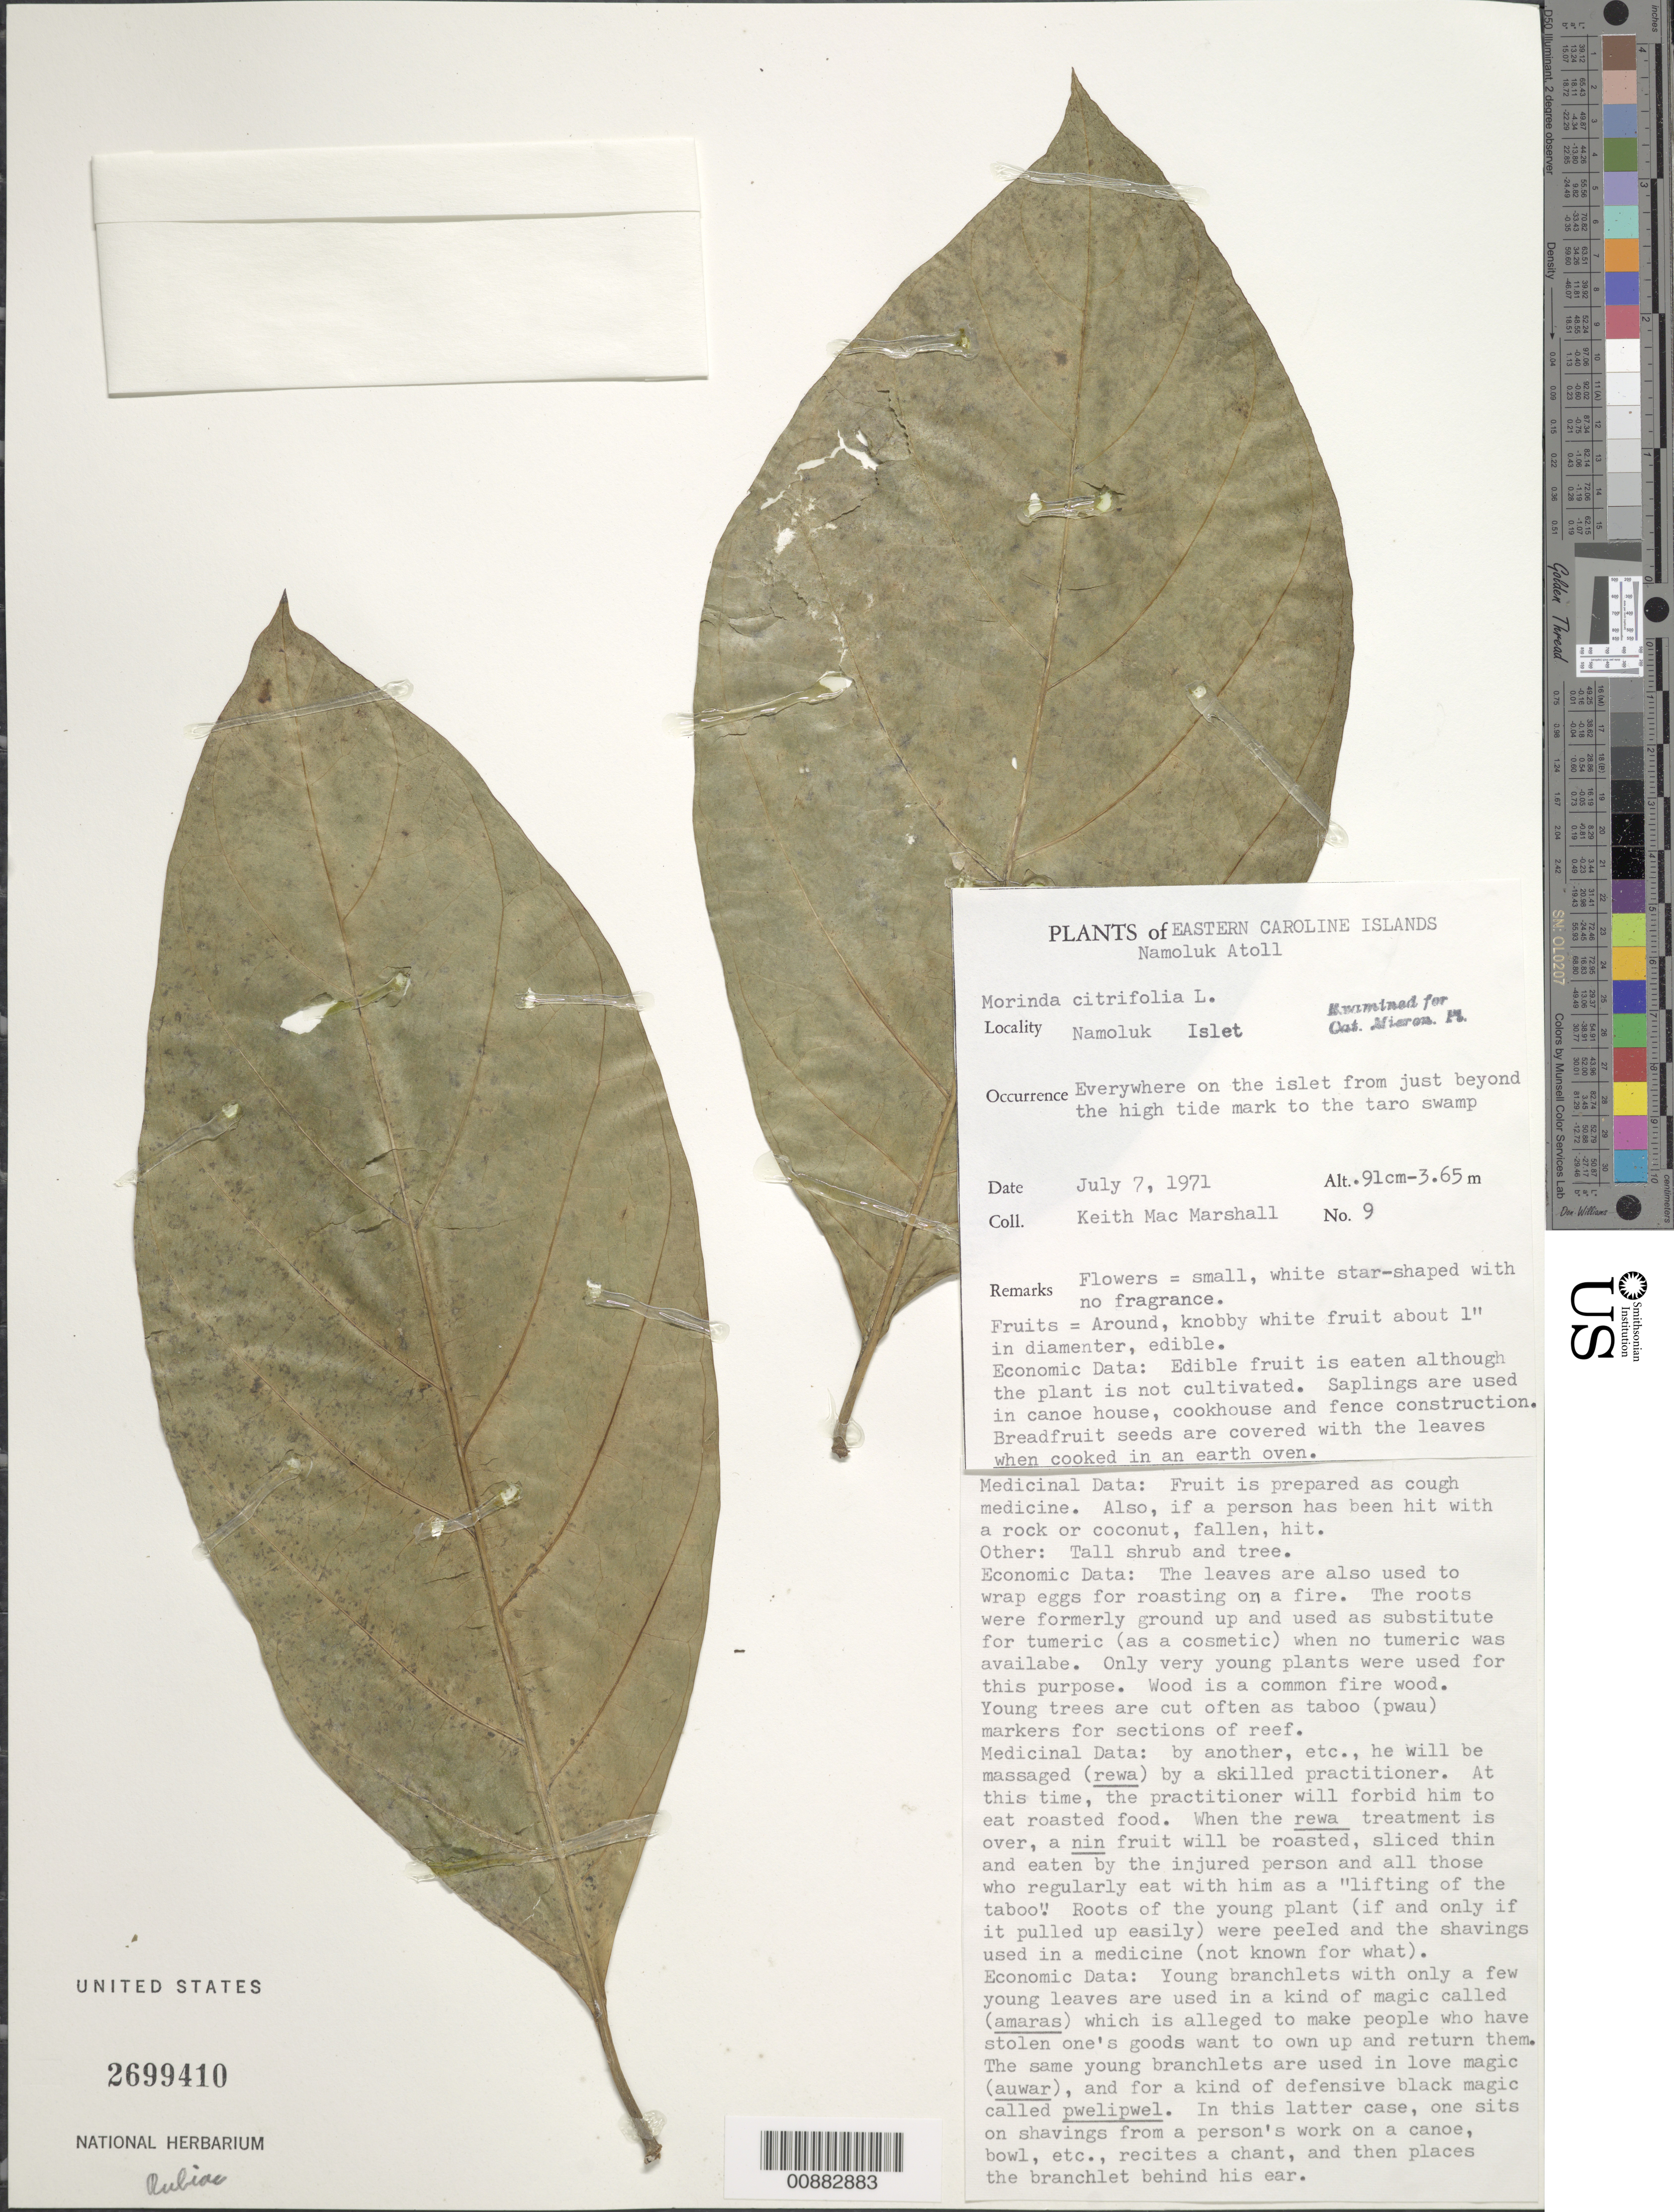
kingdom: Plantae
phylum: Tracheophyta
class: Magnoliopsida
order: Gentianales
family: Rubiaceae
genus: Morinda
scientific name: Morinda citrifolia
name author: L.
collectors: K. M. Marshall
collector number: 9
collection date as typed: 07 Jul 1971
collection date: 1971-07-07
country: Micronesia, Federated States of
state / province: Truk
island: Namokuk [Namoluk] Atoll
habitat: Everyhwere on islet from just beyond the high tide mark to the taro swamp.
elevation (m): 0.91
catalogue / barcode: US 2699410